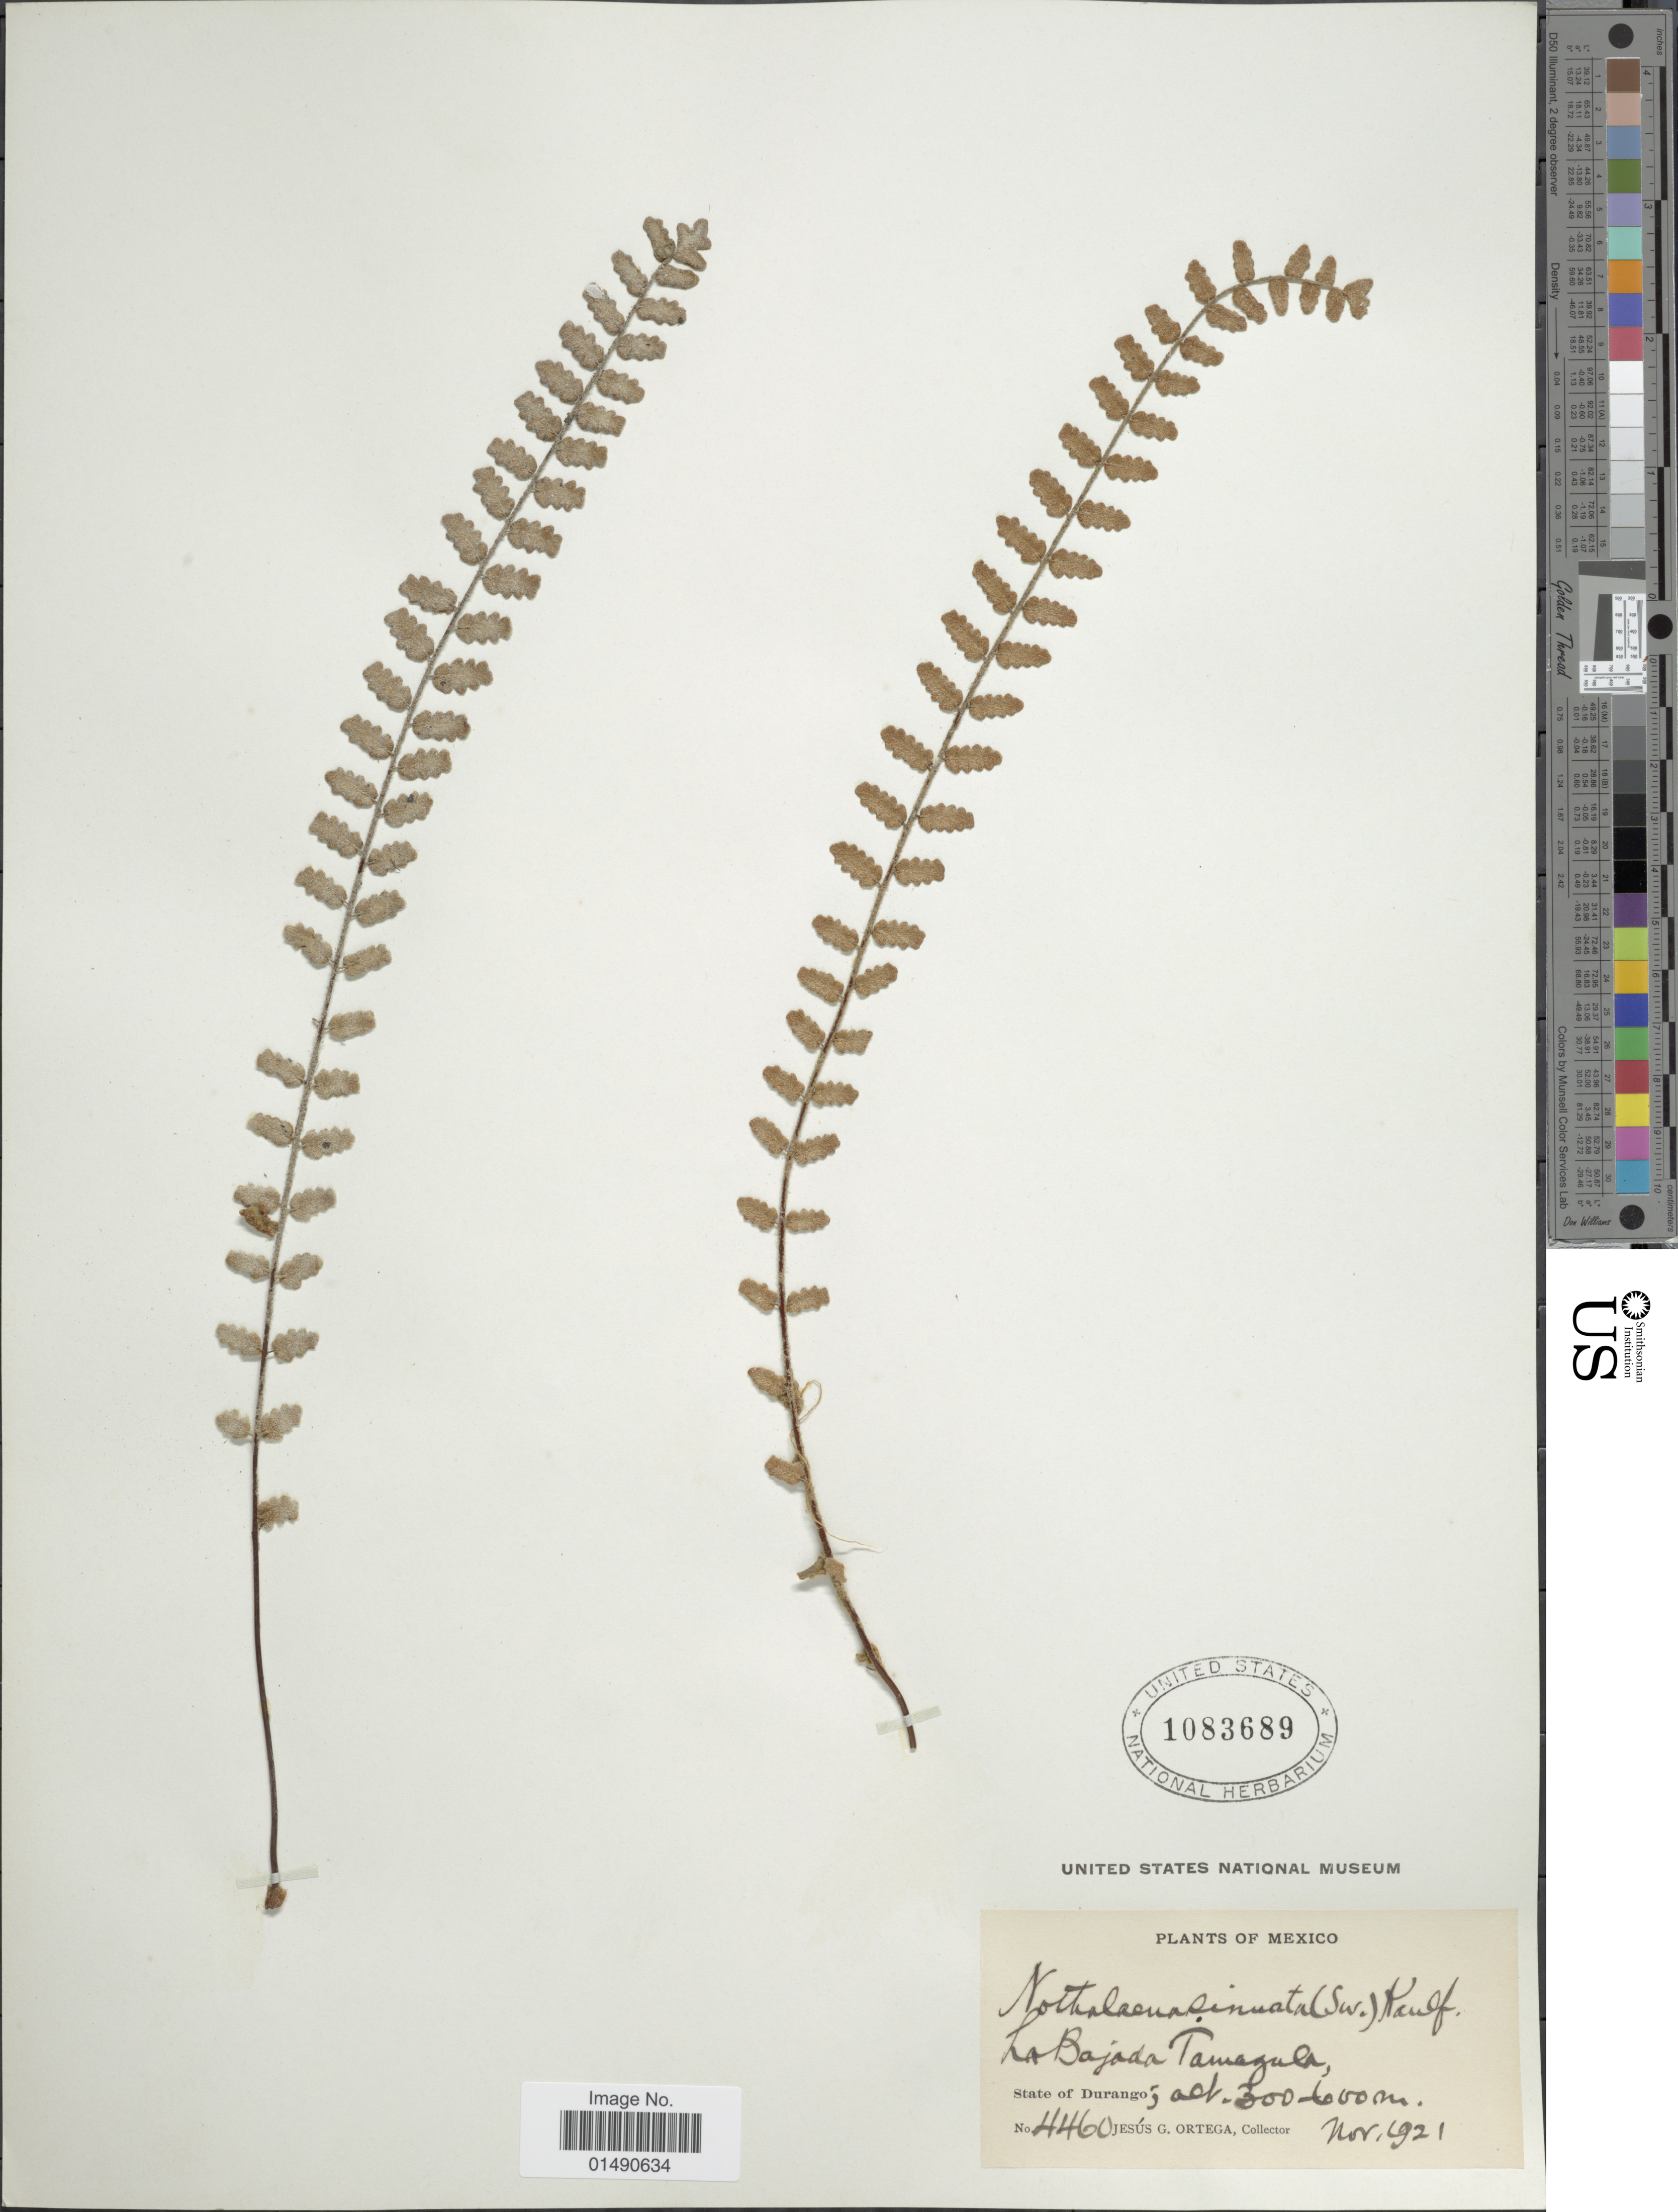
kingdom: Plantae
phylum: Tracheophyta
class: Polypodiopsida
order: Polypodiales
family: Pteridaceae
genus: Astrolepis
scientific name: Astrolepis sinuata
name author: (Lag. ex Sw.) D.M. Benham & Windham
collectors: J. Ortega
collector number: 4460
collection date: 1921-11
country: Mexico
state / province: Durango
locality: La Bajada Tamagula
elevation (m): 300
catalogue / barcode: US 1083689